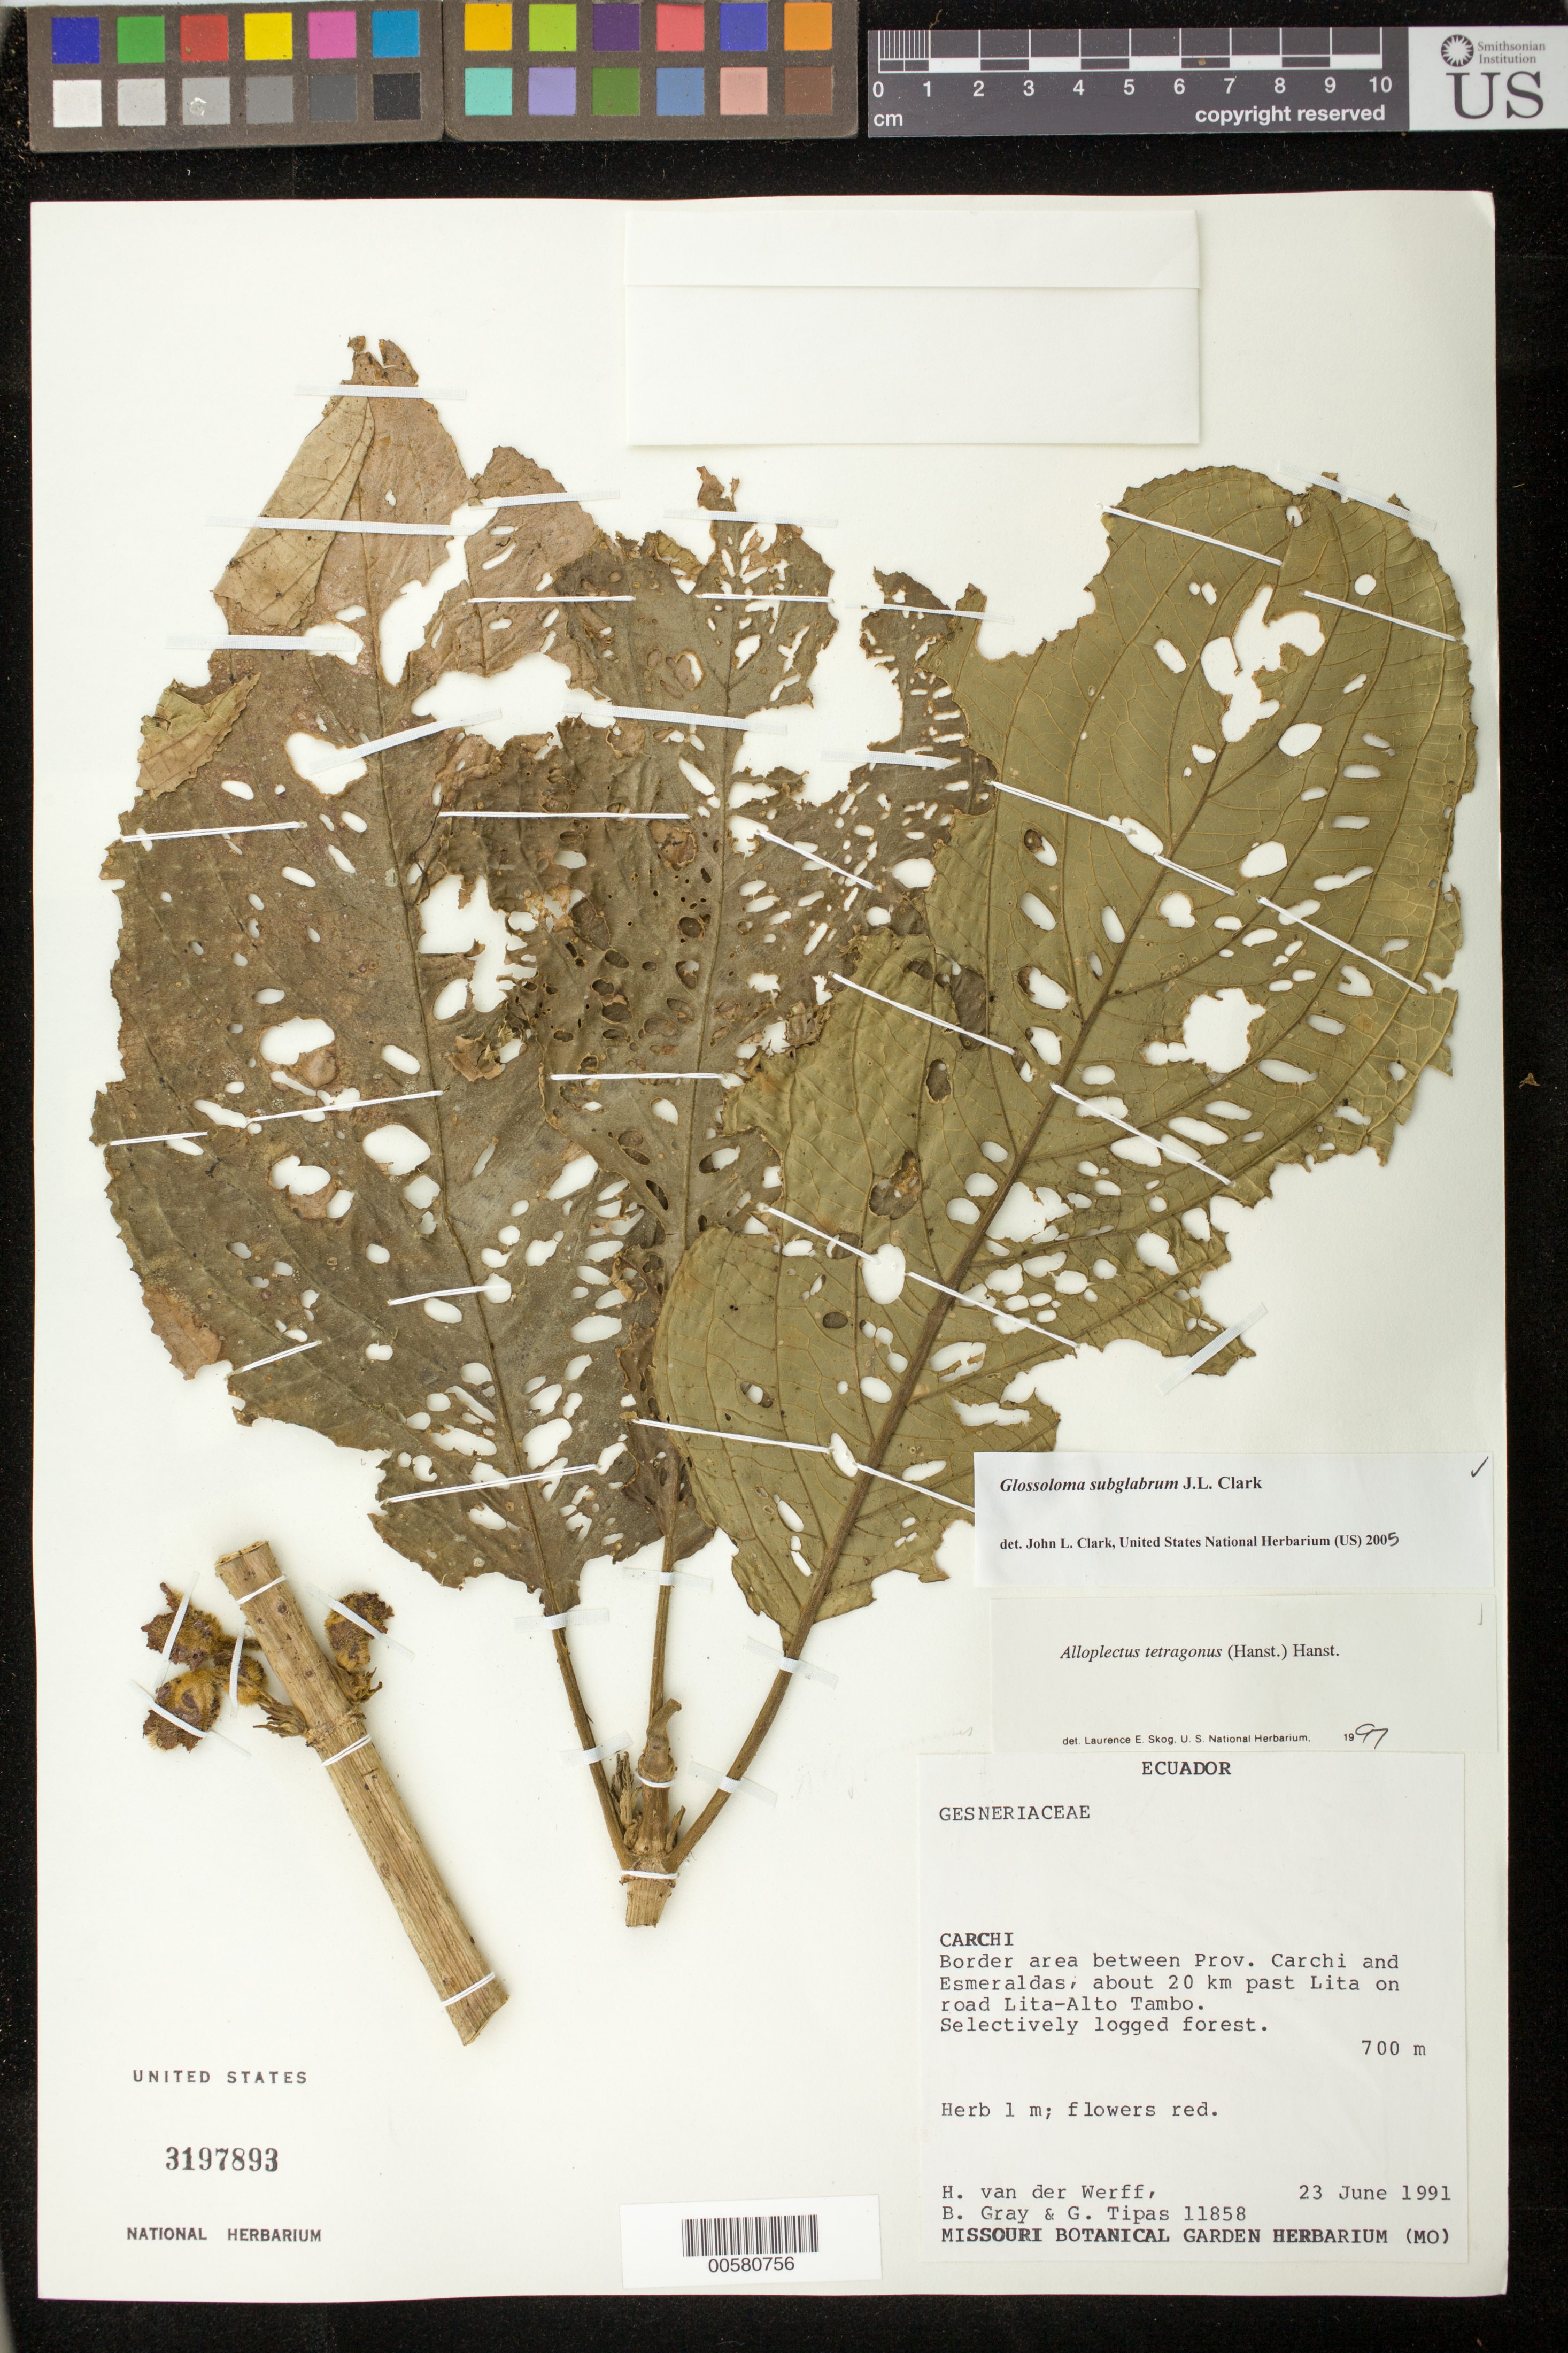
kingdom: Plantae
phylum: Tracheophyta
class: Magnoliopsida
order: Lamiales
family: Gesneriaceae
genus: Glossoloma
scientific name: Glossoloma subglabrum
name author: J.L. Clark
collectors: H. van der Werff, B. Gray & G. Tipas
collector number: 11858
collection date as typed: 23 Jun 1991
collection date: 1991-06-23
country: Ecuador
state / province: Carchi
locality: Border area between Prov. Carchi and Esmeraldas, about 20 km past Lita on road Lita - Alto Tambo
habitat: Selectively logged forest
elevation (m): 700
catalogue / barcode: US 3197893